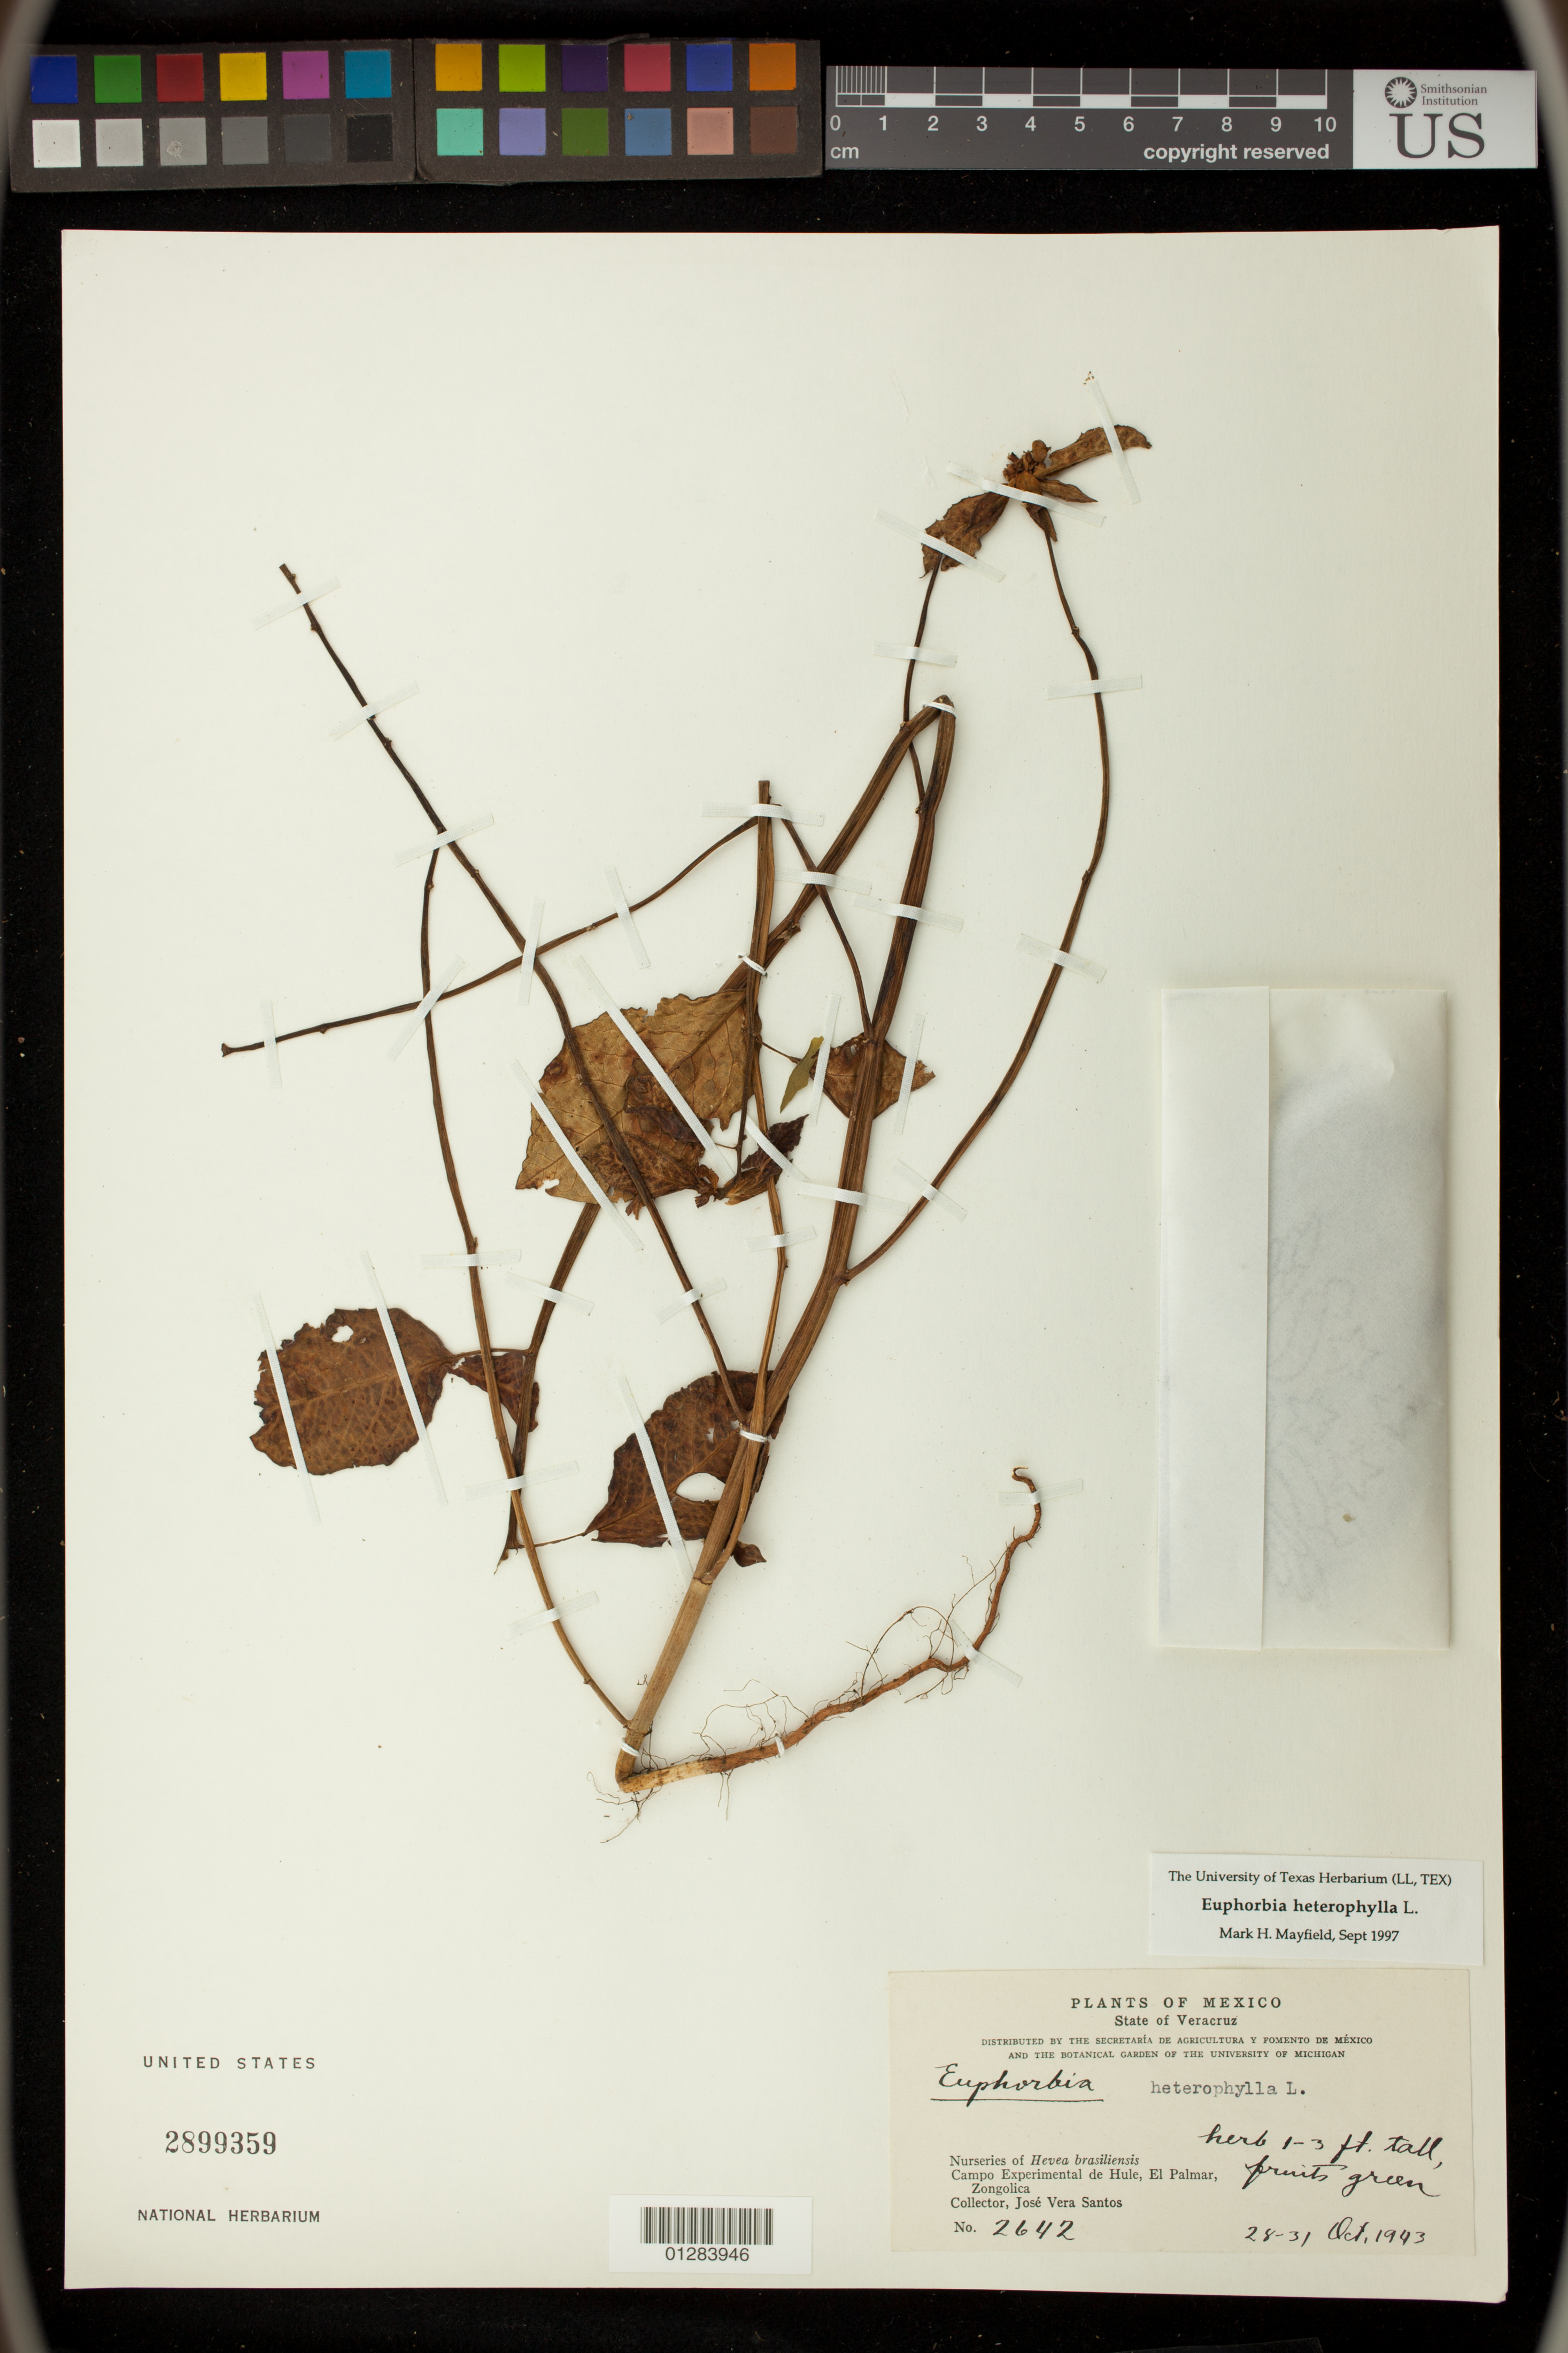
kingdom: Plantae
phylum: Tracheophyta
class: Magnoliopsida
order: Malpighiales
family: Euphorbiaceae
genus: Euphorbia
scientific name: Euphorbia heterophylla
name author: L.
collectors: J. Santos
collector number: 2642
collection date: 1943-10-28/1943-10-31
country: Mexico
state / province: Veracruz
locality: Campo Experimental de Hule, El Palmar, Zongolica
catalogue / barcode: US 2899359